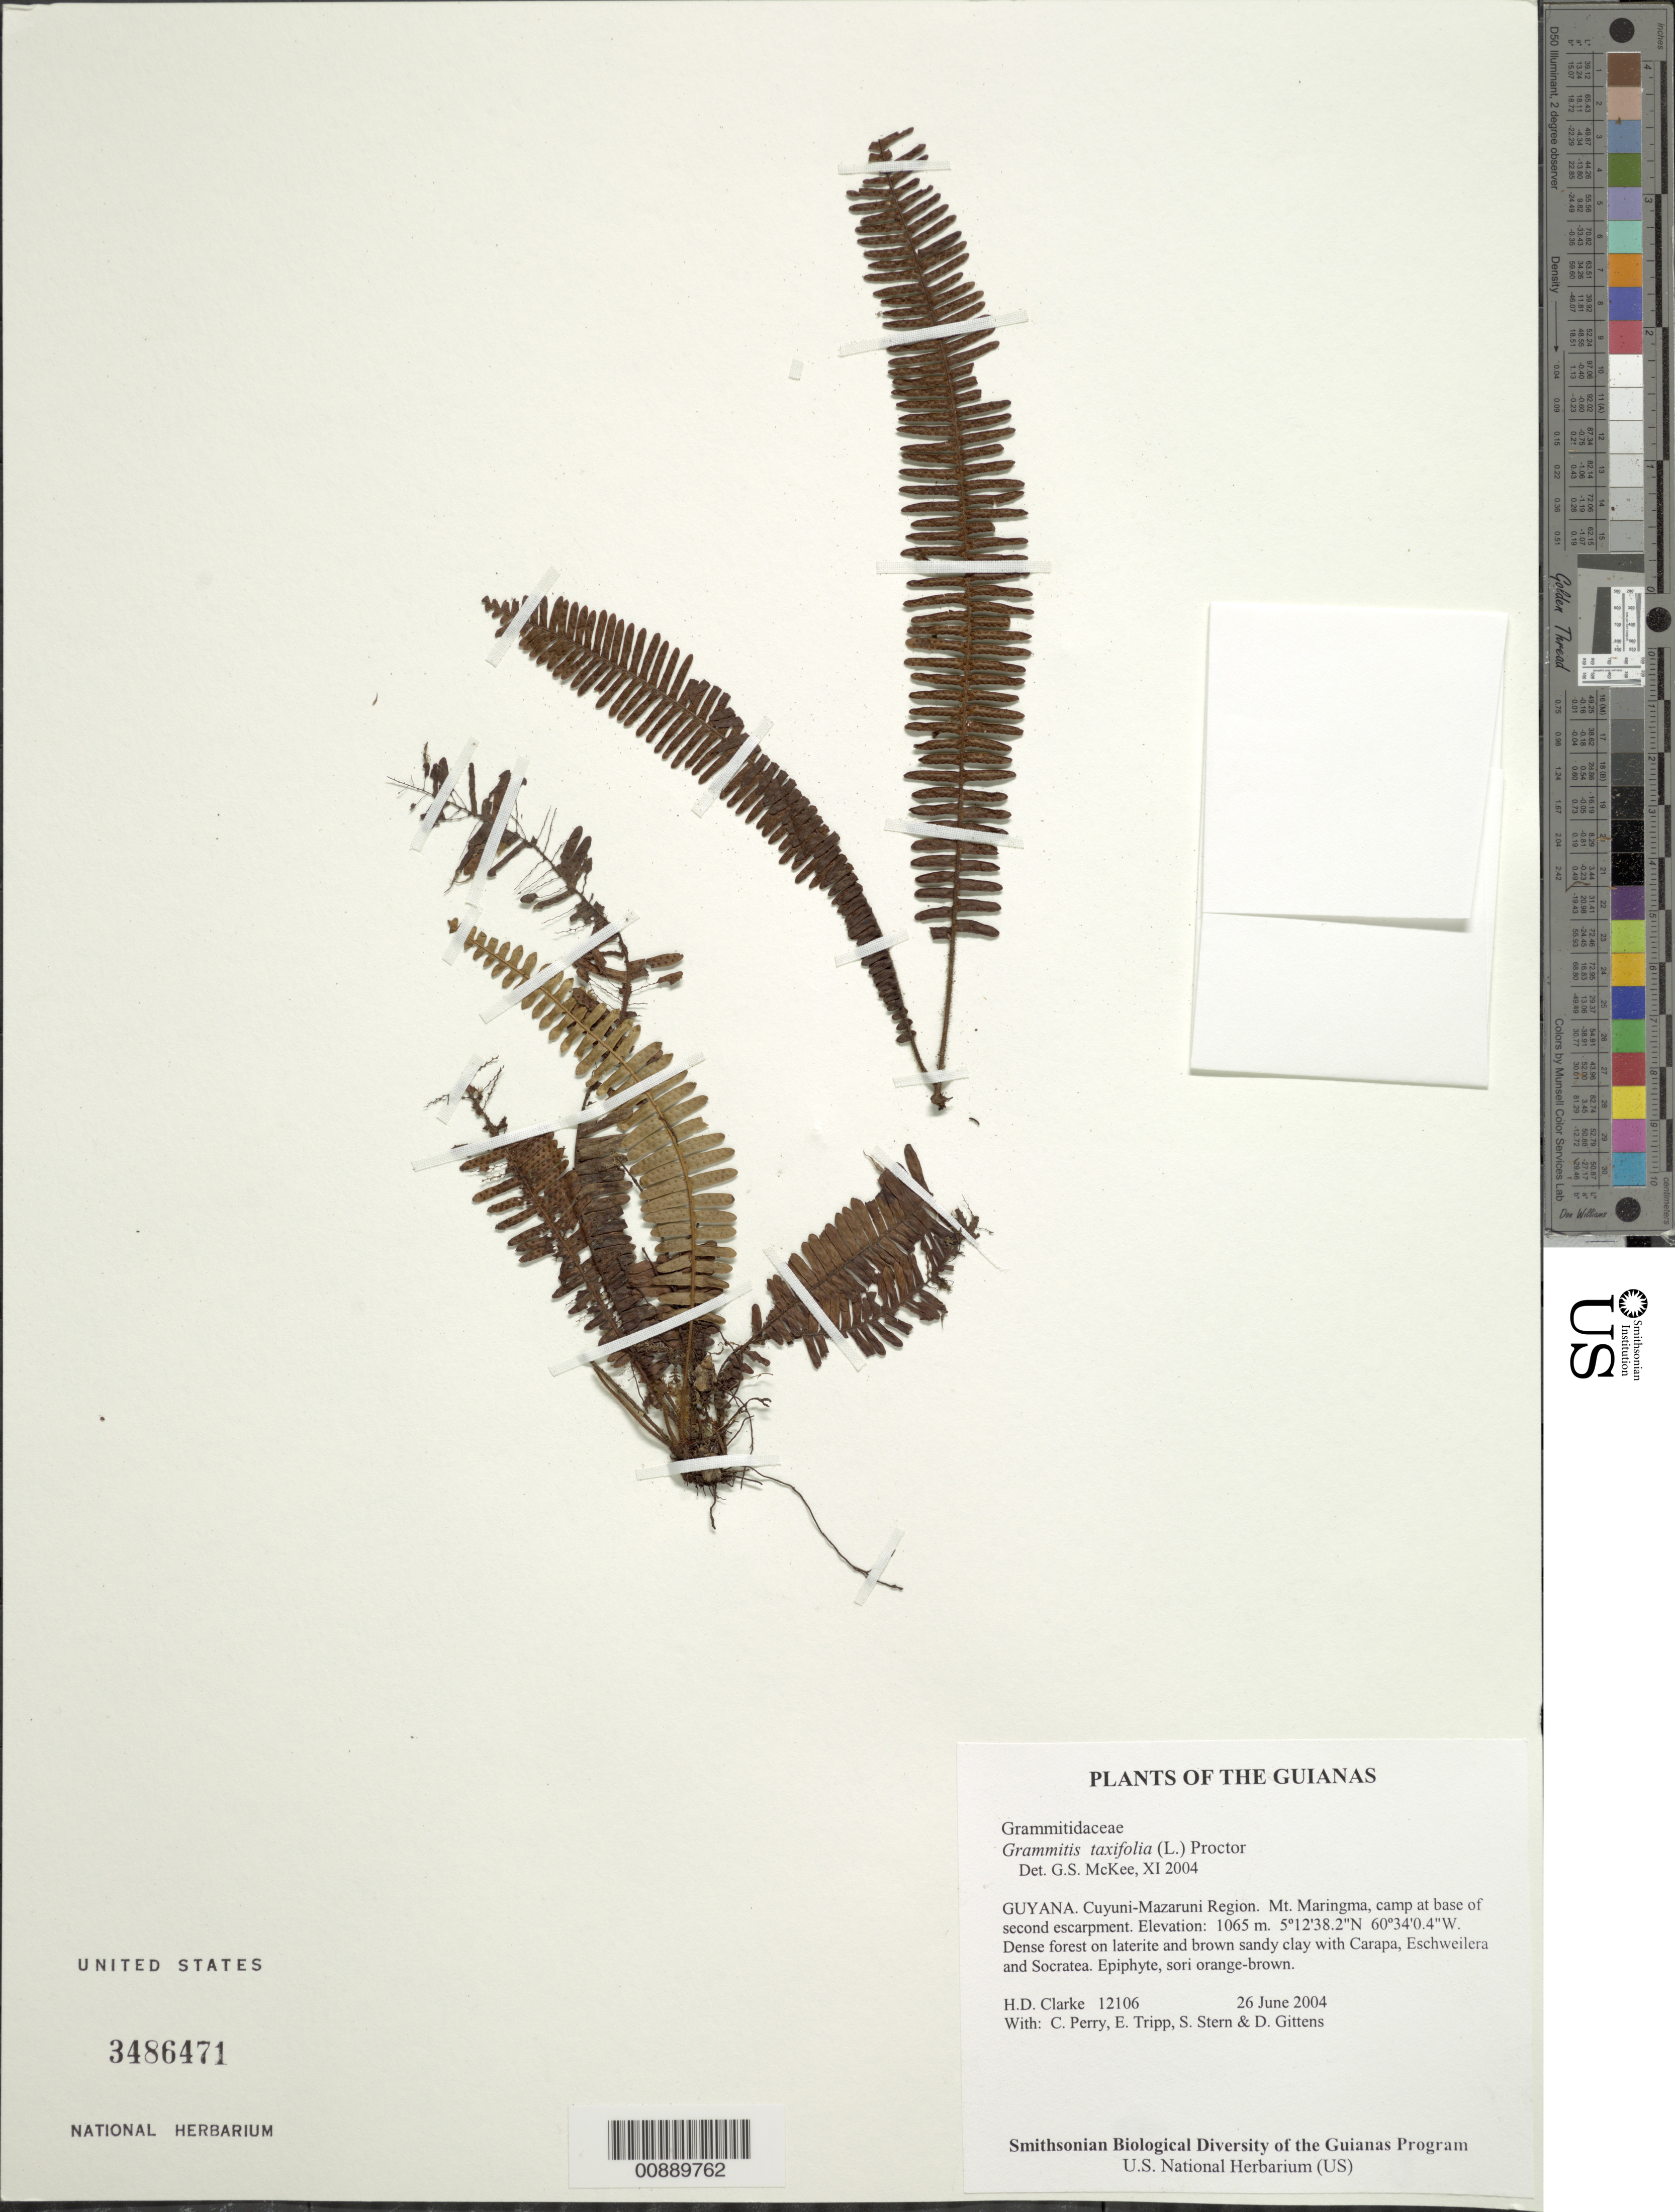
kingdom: Plantae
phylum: Tracheophyta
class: Polypodiopsida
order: Polypodiales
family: Polypodiaceae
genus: Mycopteris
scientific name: Mycopteris taxifolia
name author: (L.) Sundue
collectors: H. D. Clarke, C. Perry, E. Tripp, S. R. Stern & D. Gittens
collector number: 12106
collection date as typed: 26 June 2004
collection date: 2004-06-26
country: Guyana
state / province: Cuyuni-Mazaruni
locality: Mt. Maringma, camp at base of second escarpment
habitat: Dense forest on laterite and brown sandy clay with Carapa, Eschweilera and Socratea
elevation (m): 1065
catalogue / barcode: US 3486741